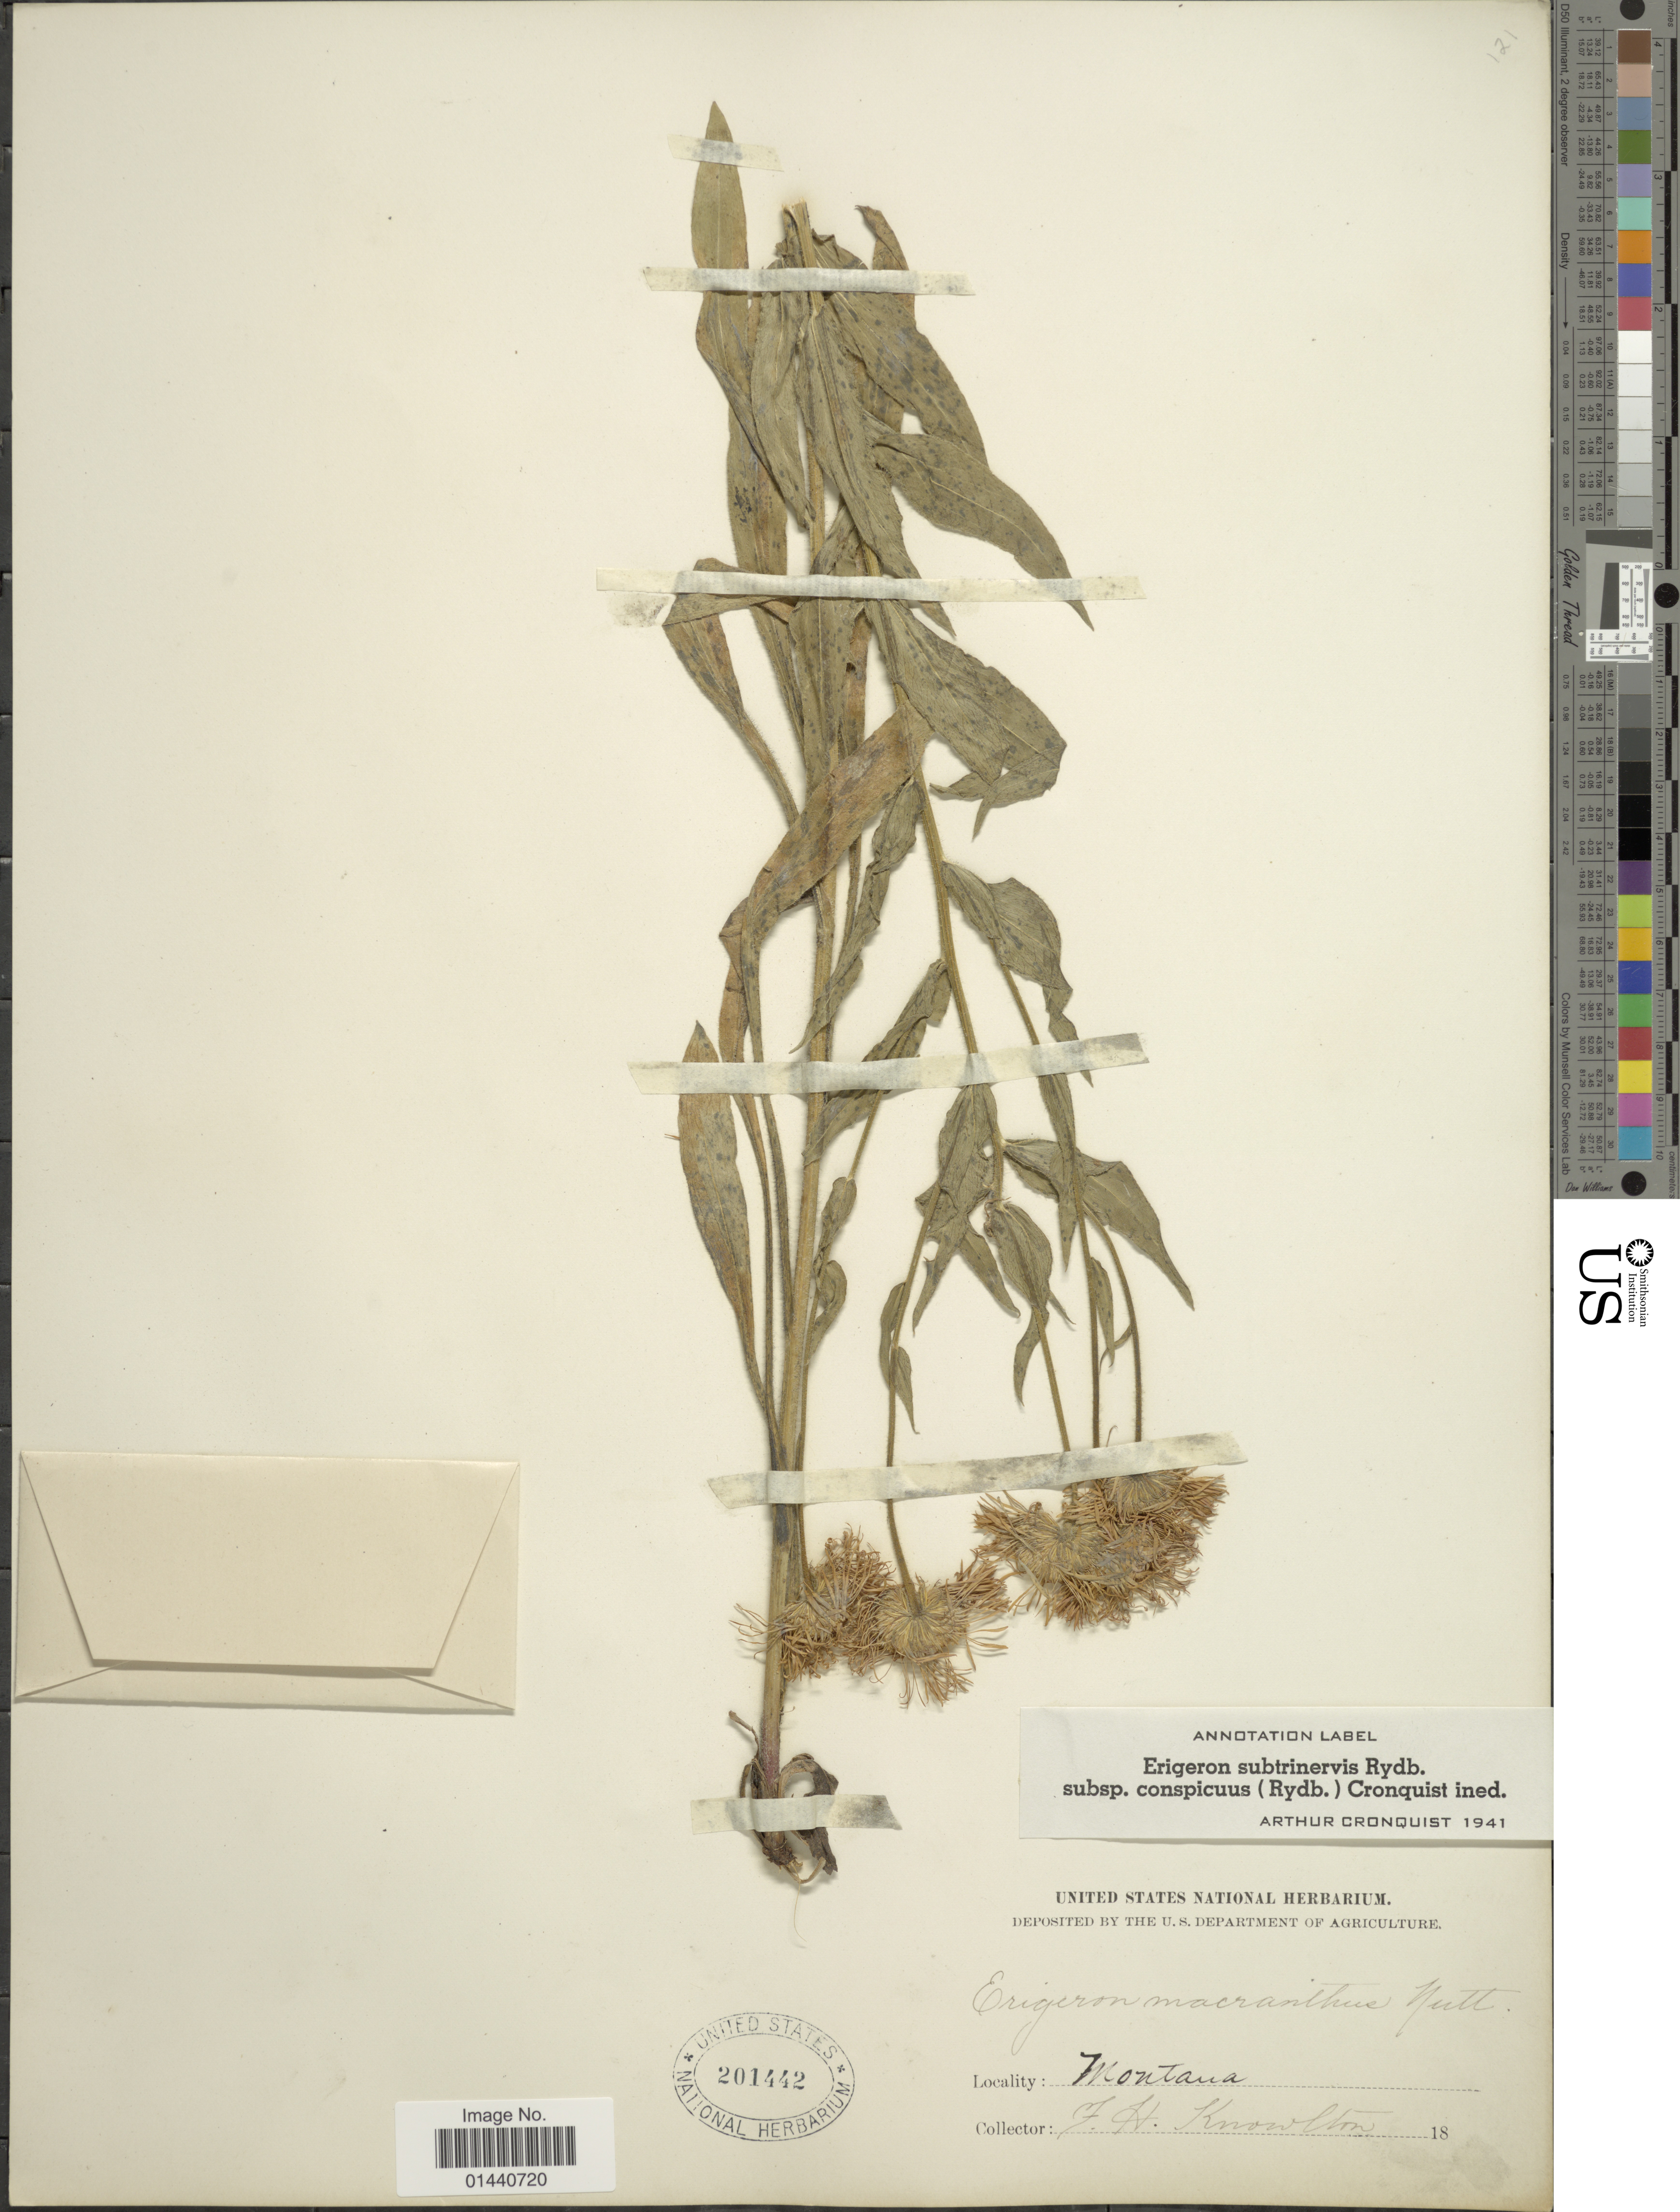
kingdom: Plantae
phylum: Tracheophyta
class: Magnoliopsida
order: Asterales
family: Asteraceae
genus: Erigeron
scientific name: Erigeron subtrinervis var. conspicuus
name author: (Rydb.) Cronq.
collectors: F. H. Knowlton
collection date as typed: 18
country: United States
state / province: Montana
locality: Montana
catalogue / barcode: US 201442